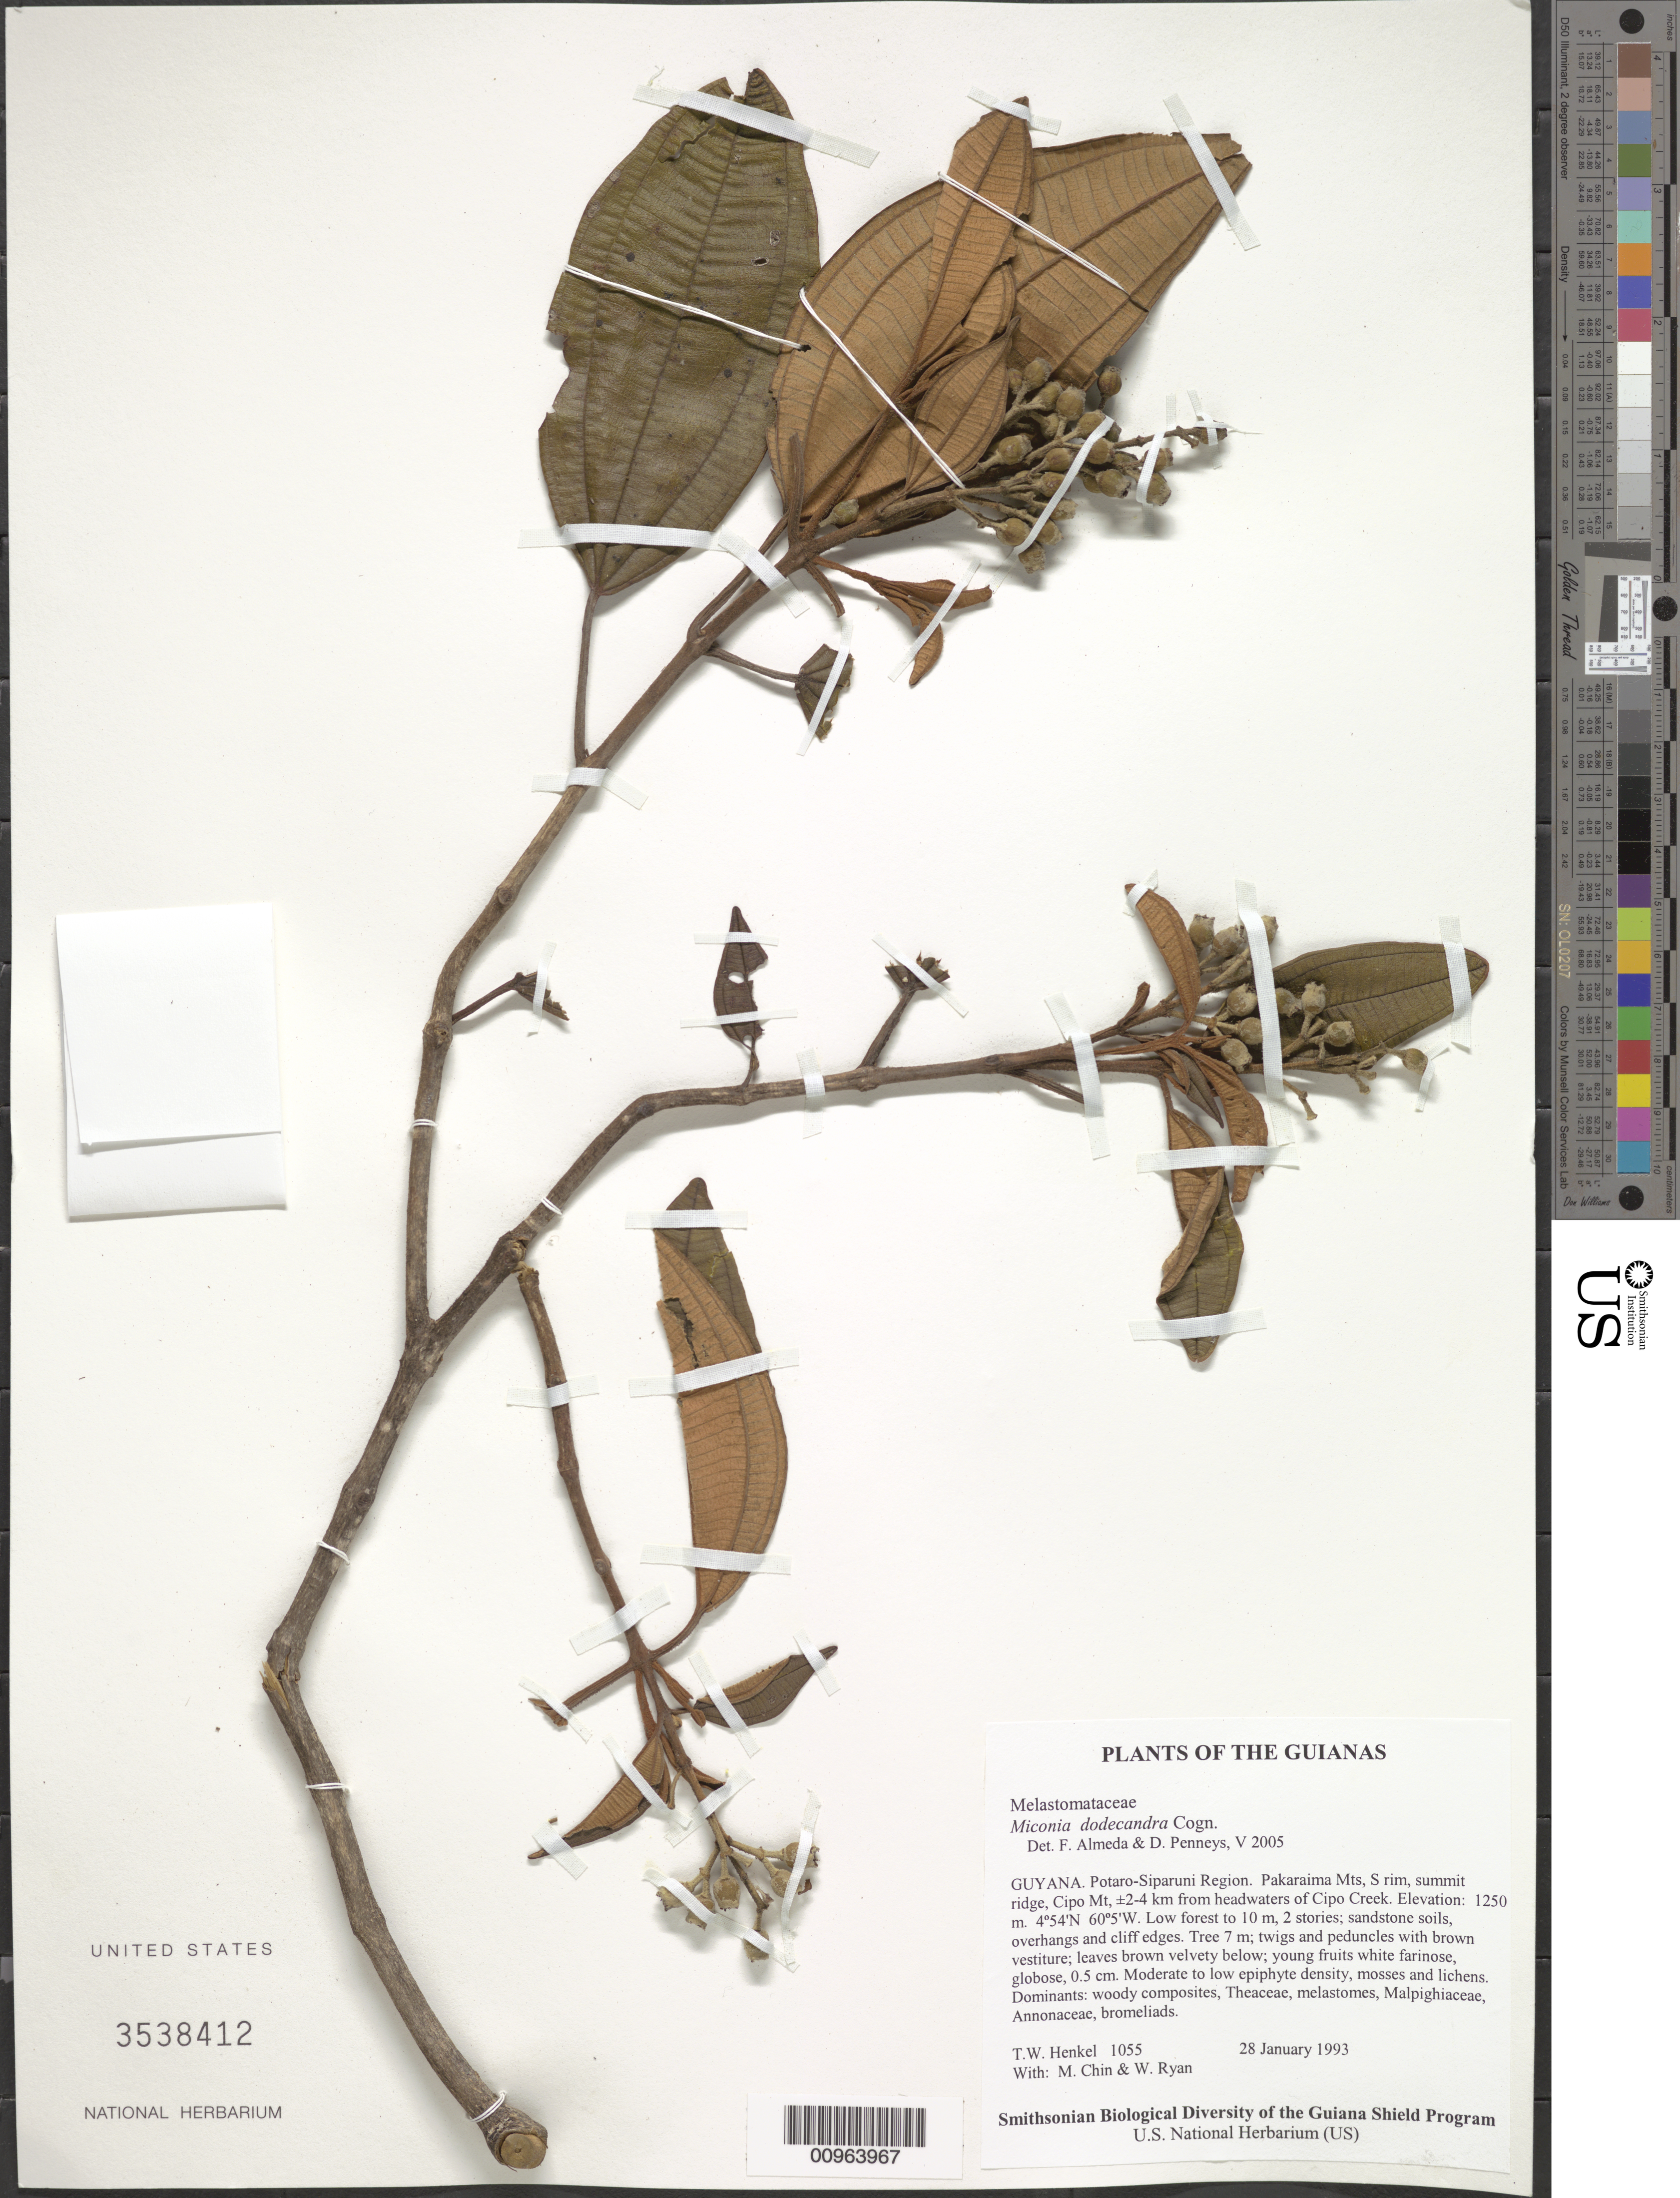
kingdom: Plantae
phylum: Tracheophyta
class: Magnoliopsida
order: Myrtales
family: Melastomataceae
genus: Miconia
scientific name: Miconia dodecandra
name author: Cogn.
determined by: Almeda, F.; Penneys, D. S.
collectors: T. Henkel, M. Chin & W. Ryan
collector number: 1055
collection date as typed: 28 January 1993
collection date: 1993-01-28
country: Guyana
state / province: Potaro-Siparuni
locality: Pakaraima Mts, S rim, summit ridge, Cipo Mt, ±2-4 km from headwaters of Cipo Creek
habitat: Low forest to 10 m, 2 stories; sandstone soils, overhangs and cliff edges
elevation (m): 1250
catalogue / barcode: US 3538412